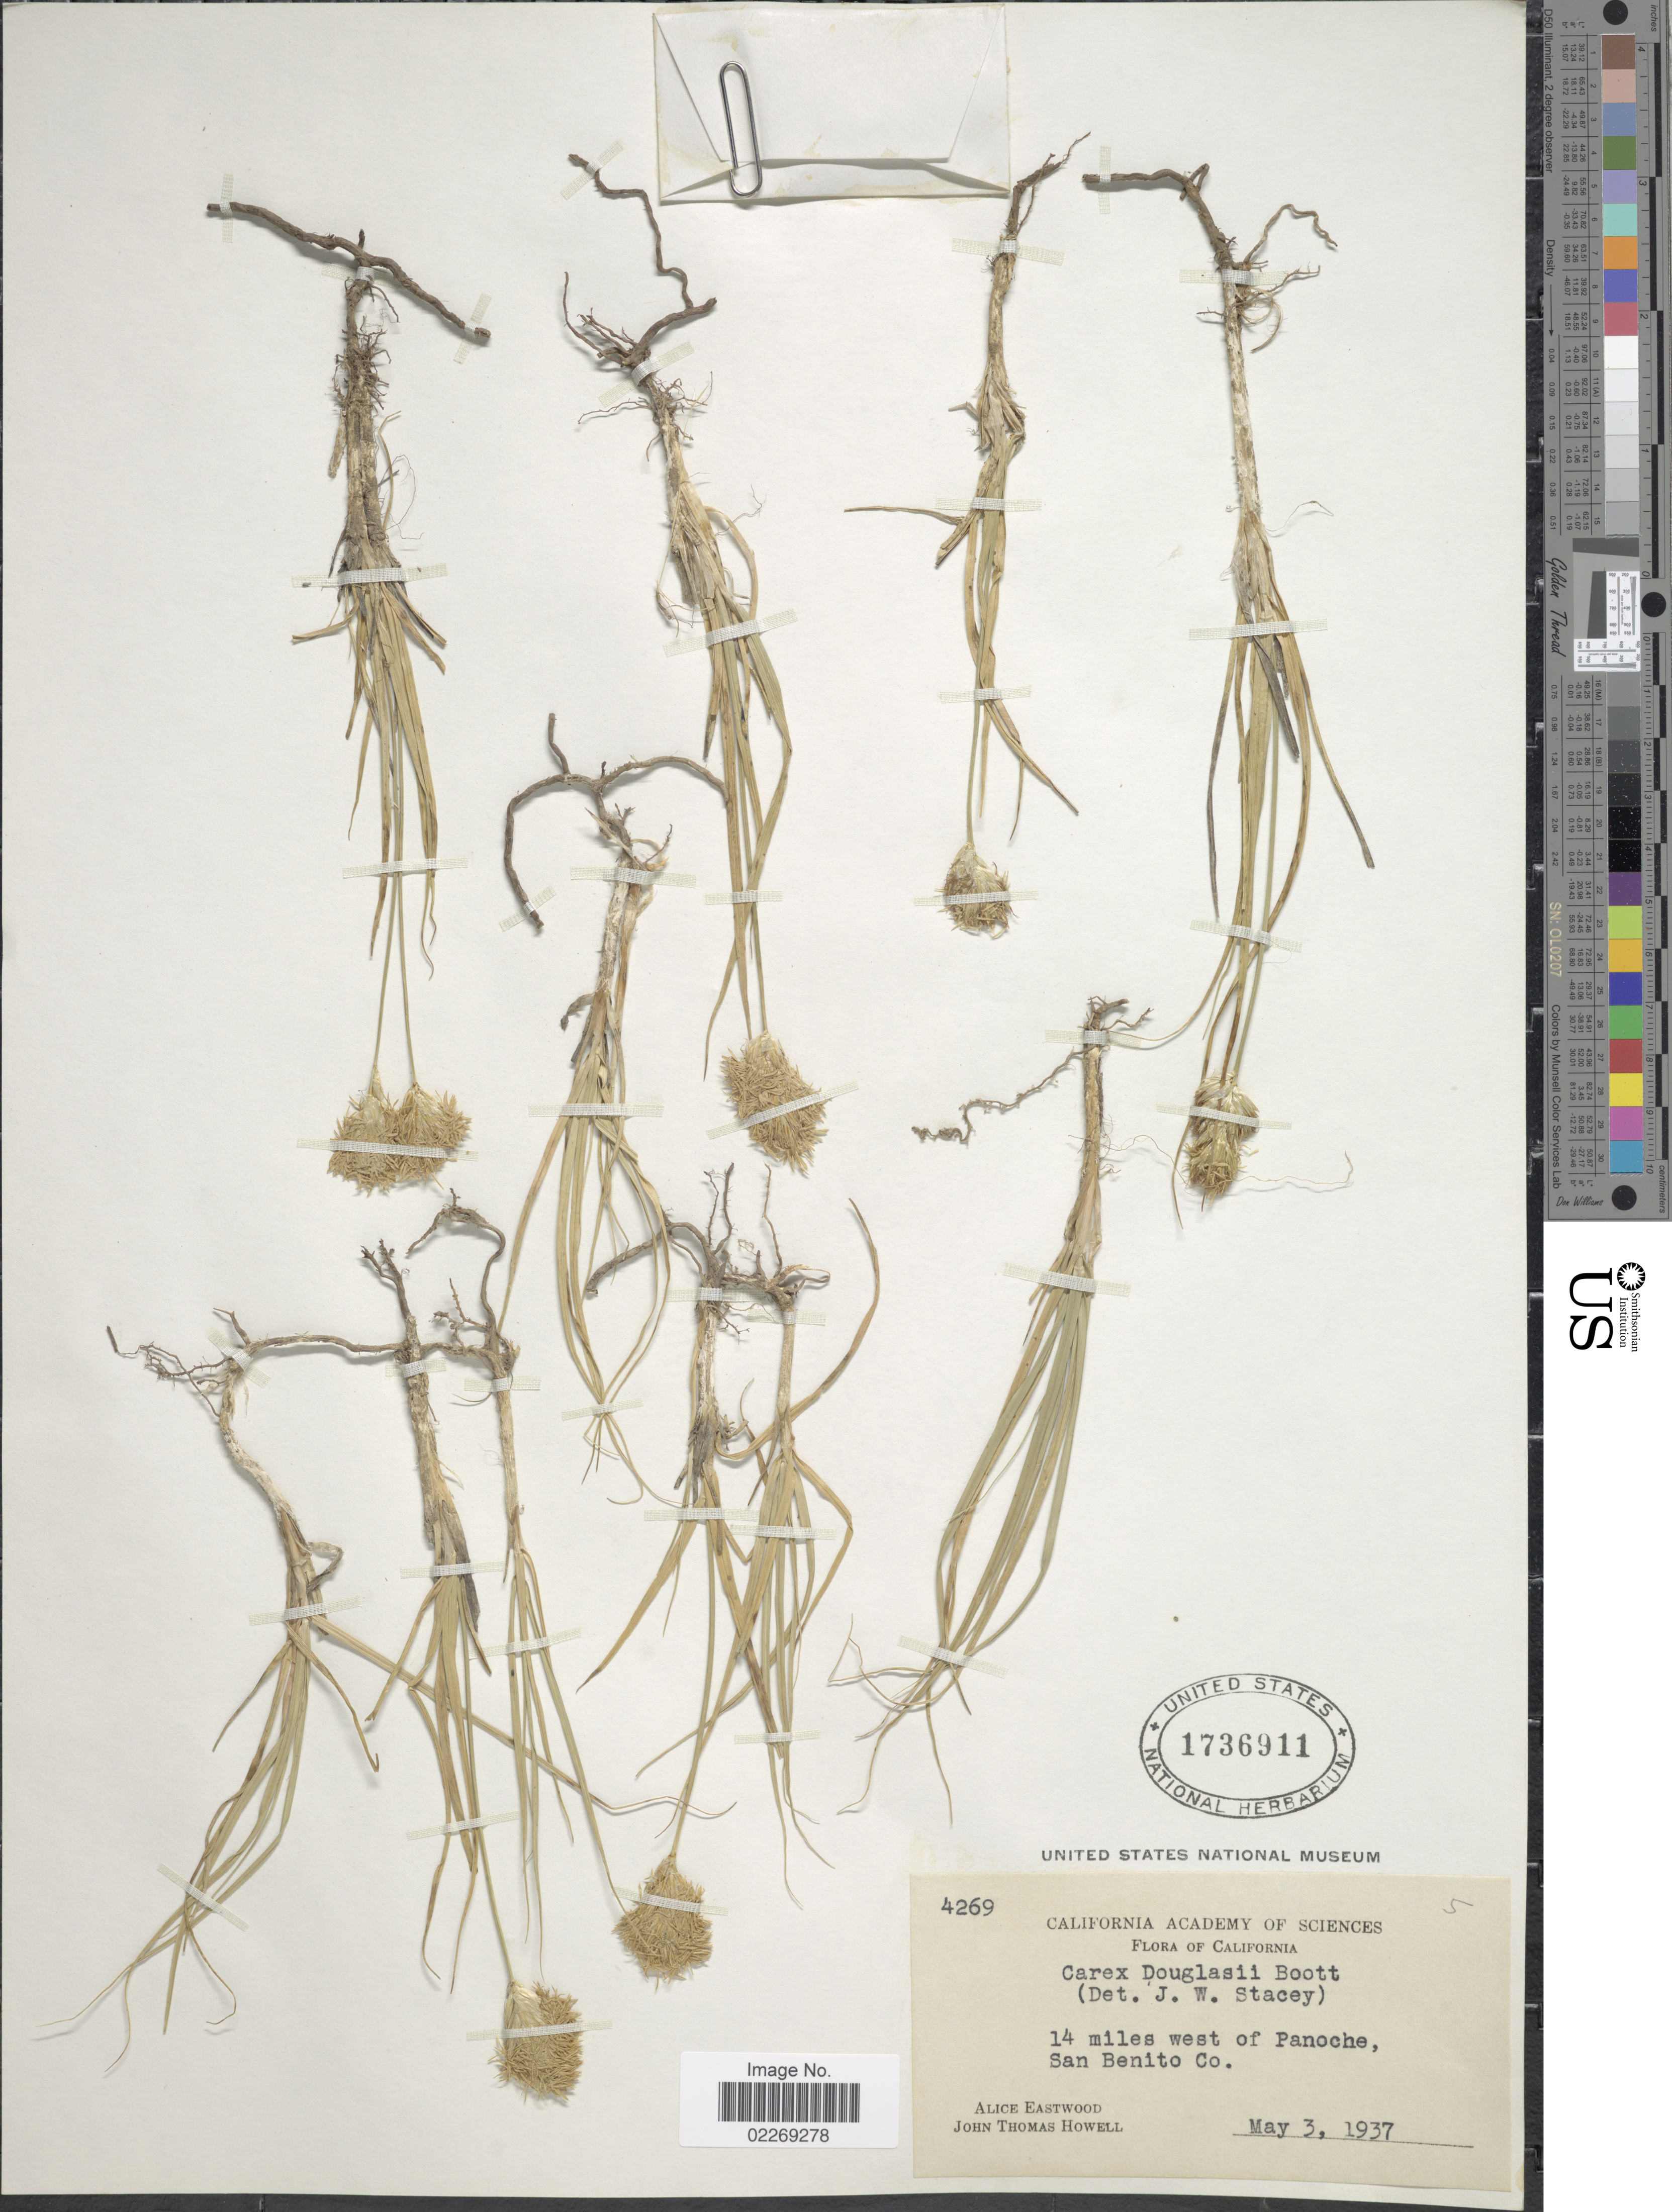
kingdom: Plantae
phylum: Tracheophyta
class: Liliopsida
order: Poales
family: Cyperaceae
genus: Carex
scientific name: Carex douglasii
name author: Boott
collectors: A. Eastwood & J. T. Howell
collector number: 4269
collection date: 1937-05-03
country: United States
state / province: California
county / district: San Benito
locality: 14 miles west of Panoche, San Benito Co.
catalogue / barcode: US 1736911